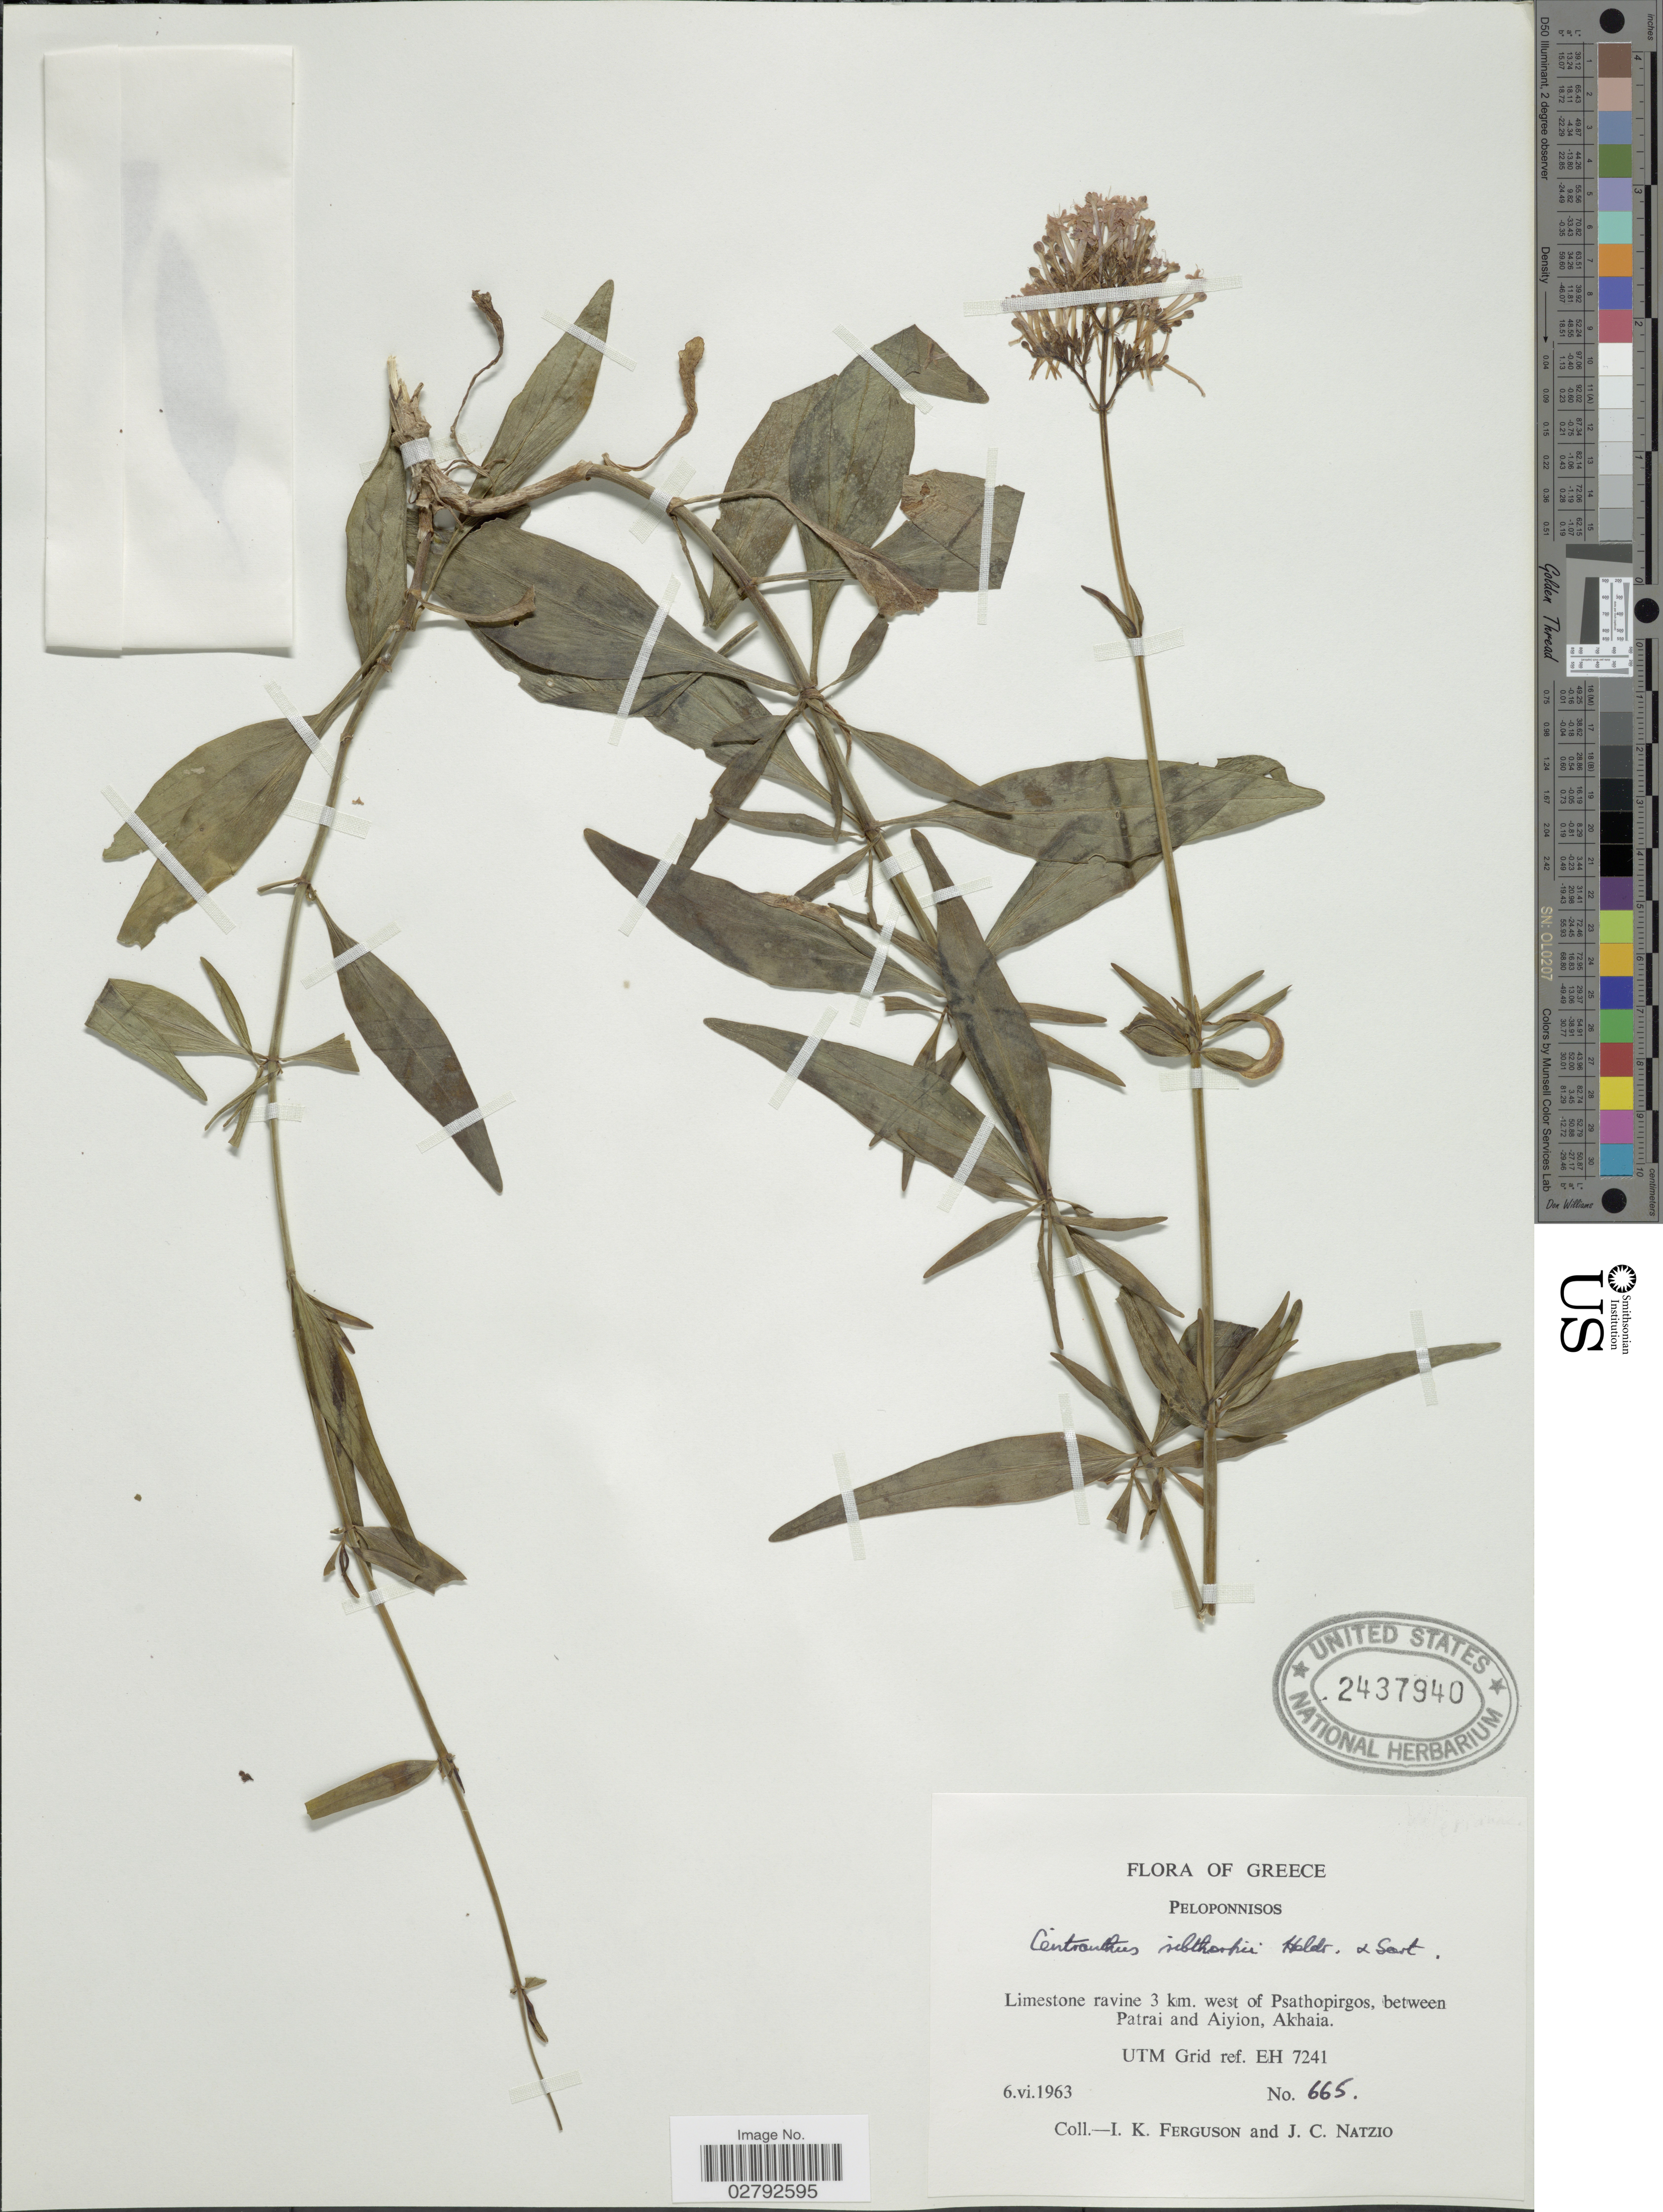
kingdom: Plantae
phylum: Tracheophyta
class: Magnoliopsida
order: Dipsacales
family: Caprifoliaceae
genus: Centranthus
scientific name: Centranthus sibthorpii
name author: Heldr. & Sart. ex Boiss.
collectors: I. K. Ferguson & J. Natzio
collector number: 665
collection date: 1963-06-06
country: Greece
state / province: Peloponnese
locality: Peloponnisos. Limestone ravine 3 km. west of Psathopirgos, between Patrai and Aiyion, Akhaia. UTM Grid ref. EH 7241.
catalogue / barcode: US 2437940